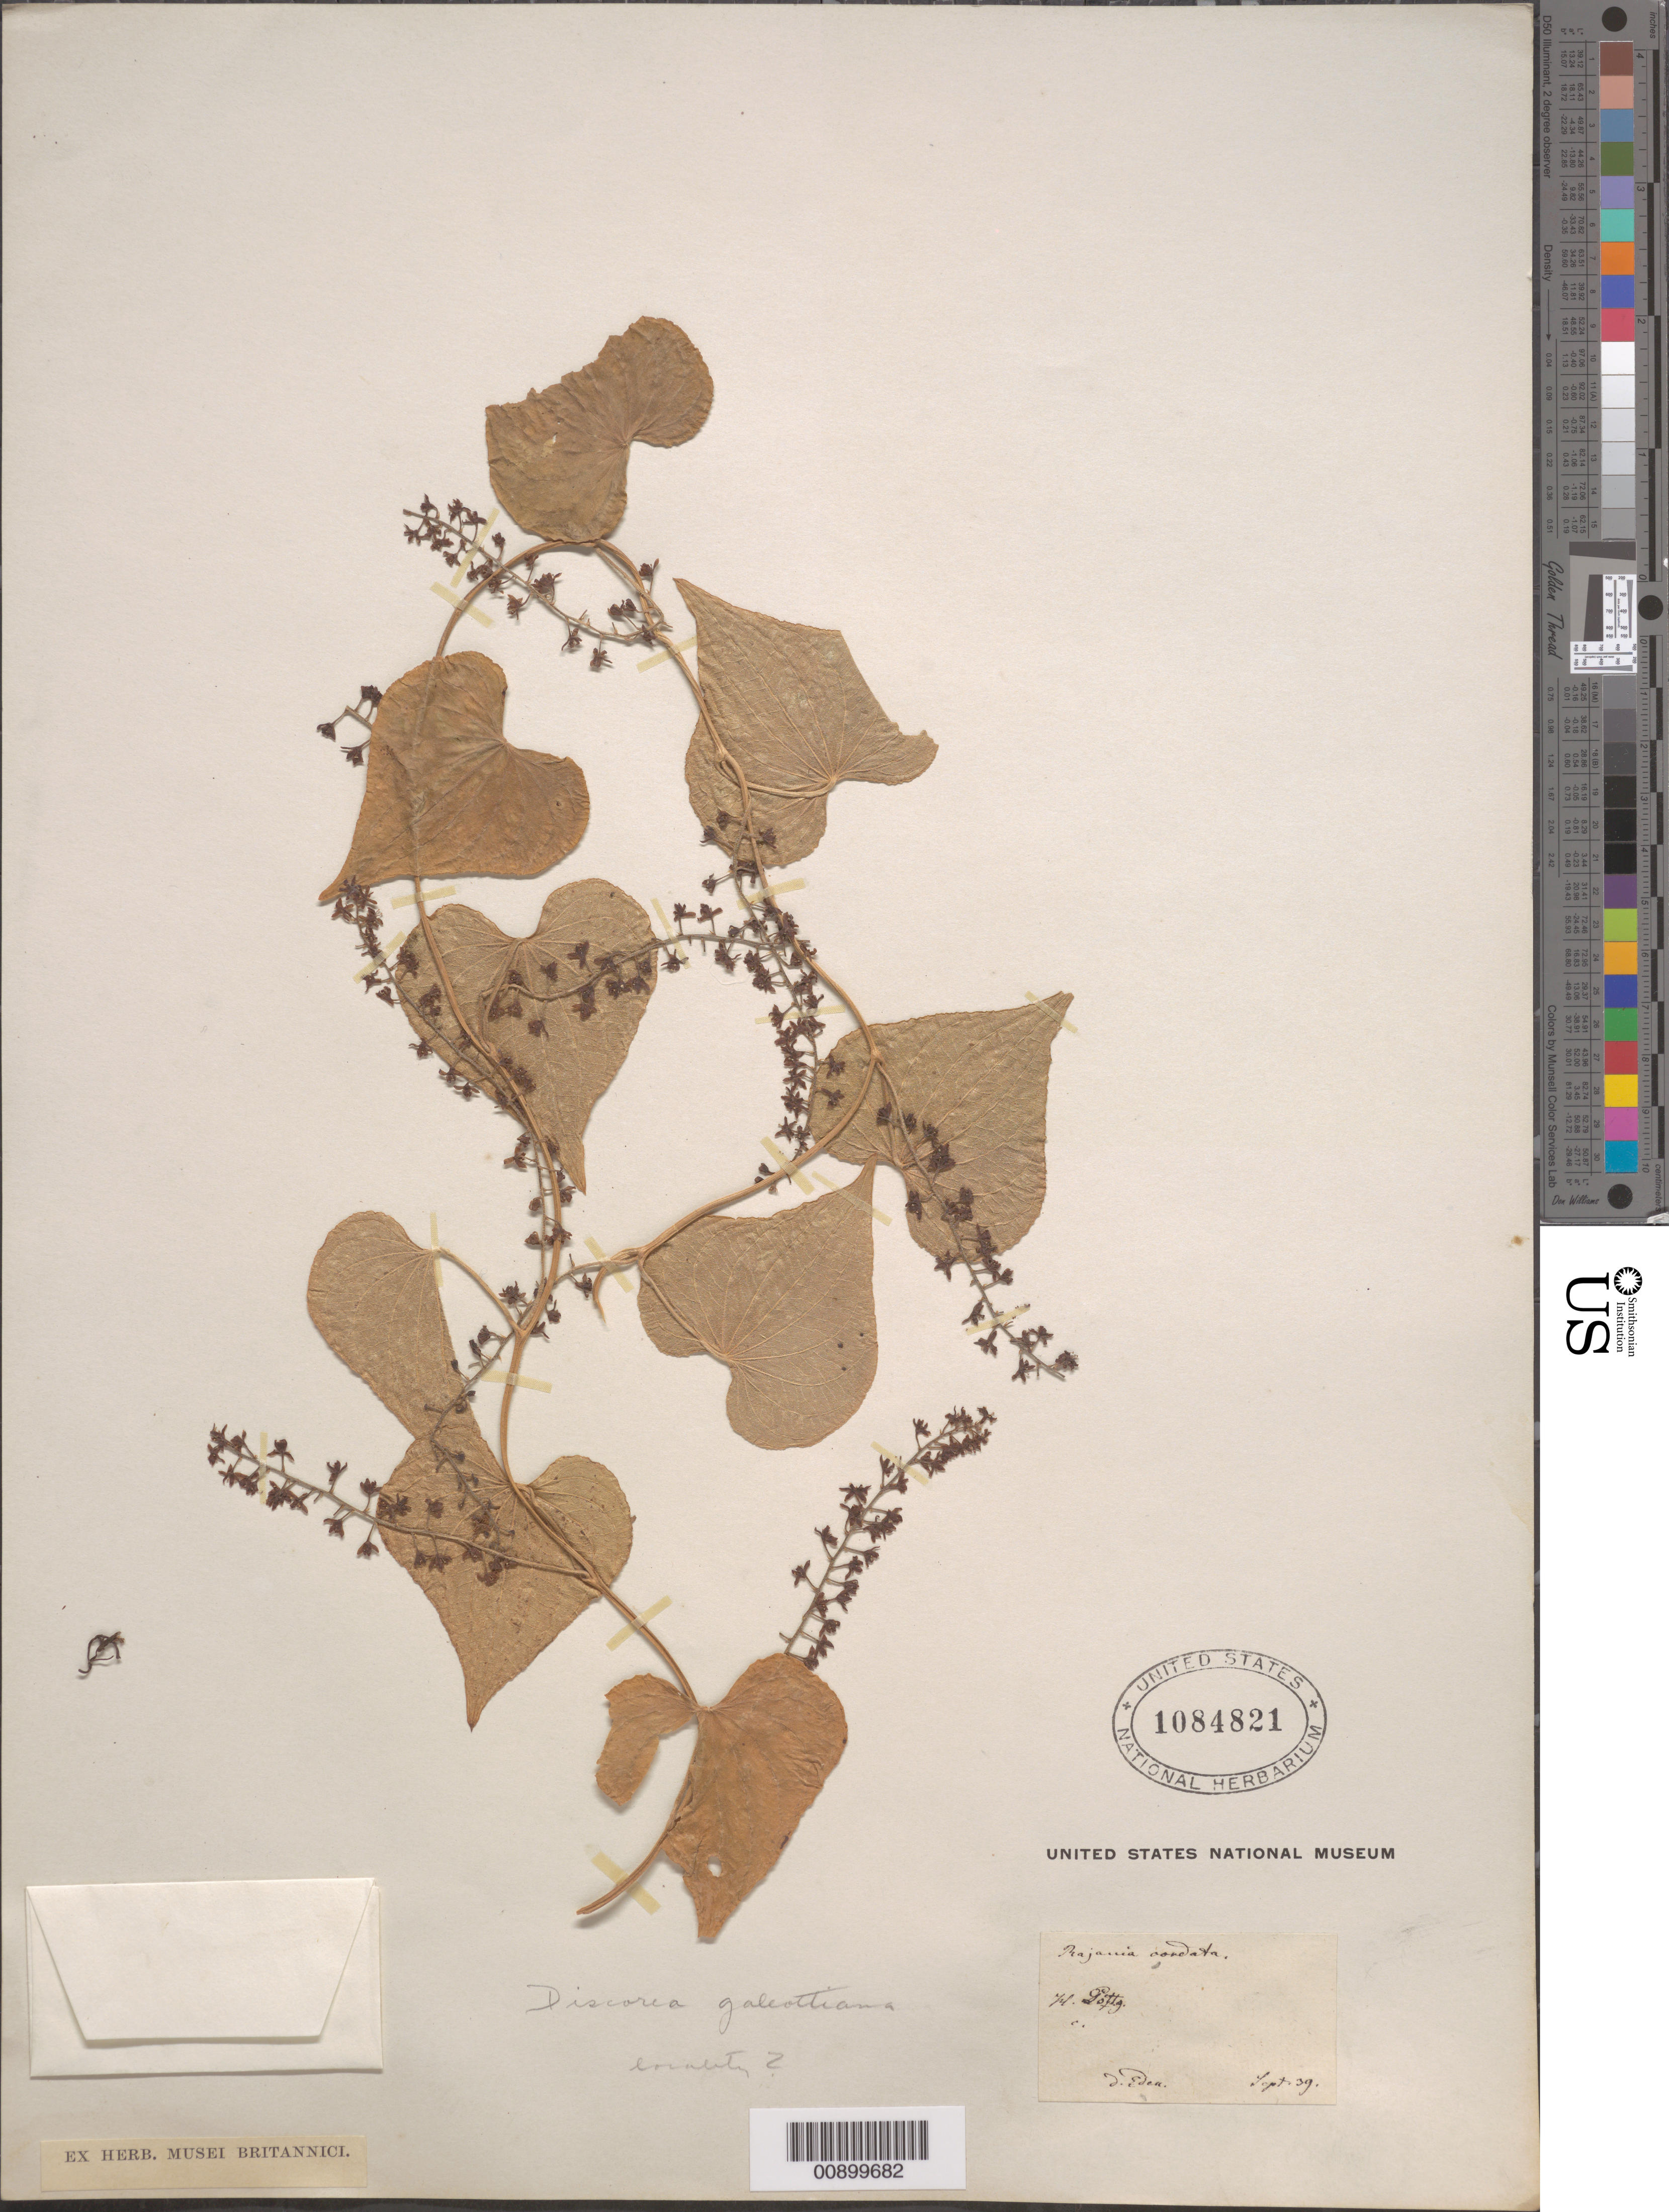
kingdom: Plantae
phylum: Tracheophyta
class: Liliopsida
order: Dioscoreales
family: Dioscoreaceae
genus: Dioscorea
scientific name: Dioscorea galeottiana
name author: Kunth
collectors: Eden, D.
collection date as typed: Sep 1839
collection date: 1839-09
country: Mexico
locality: Locality?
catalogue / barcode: US 1084821